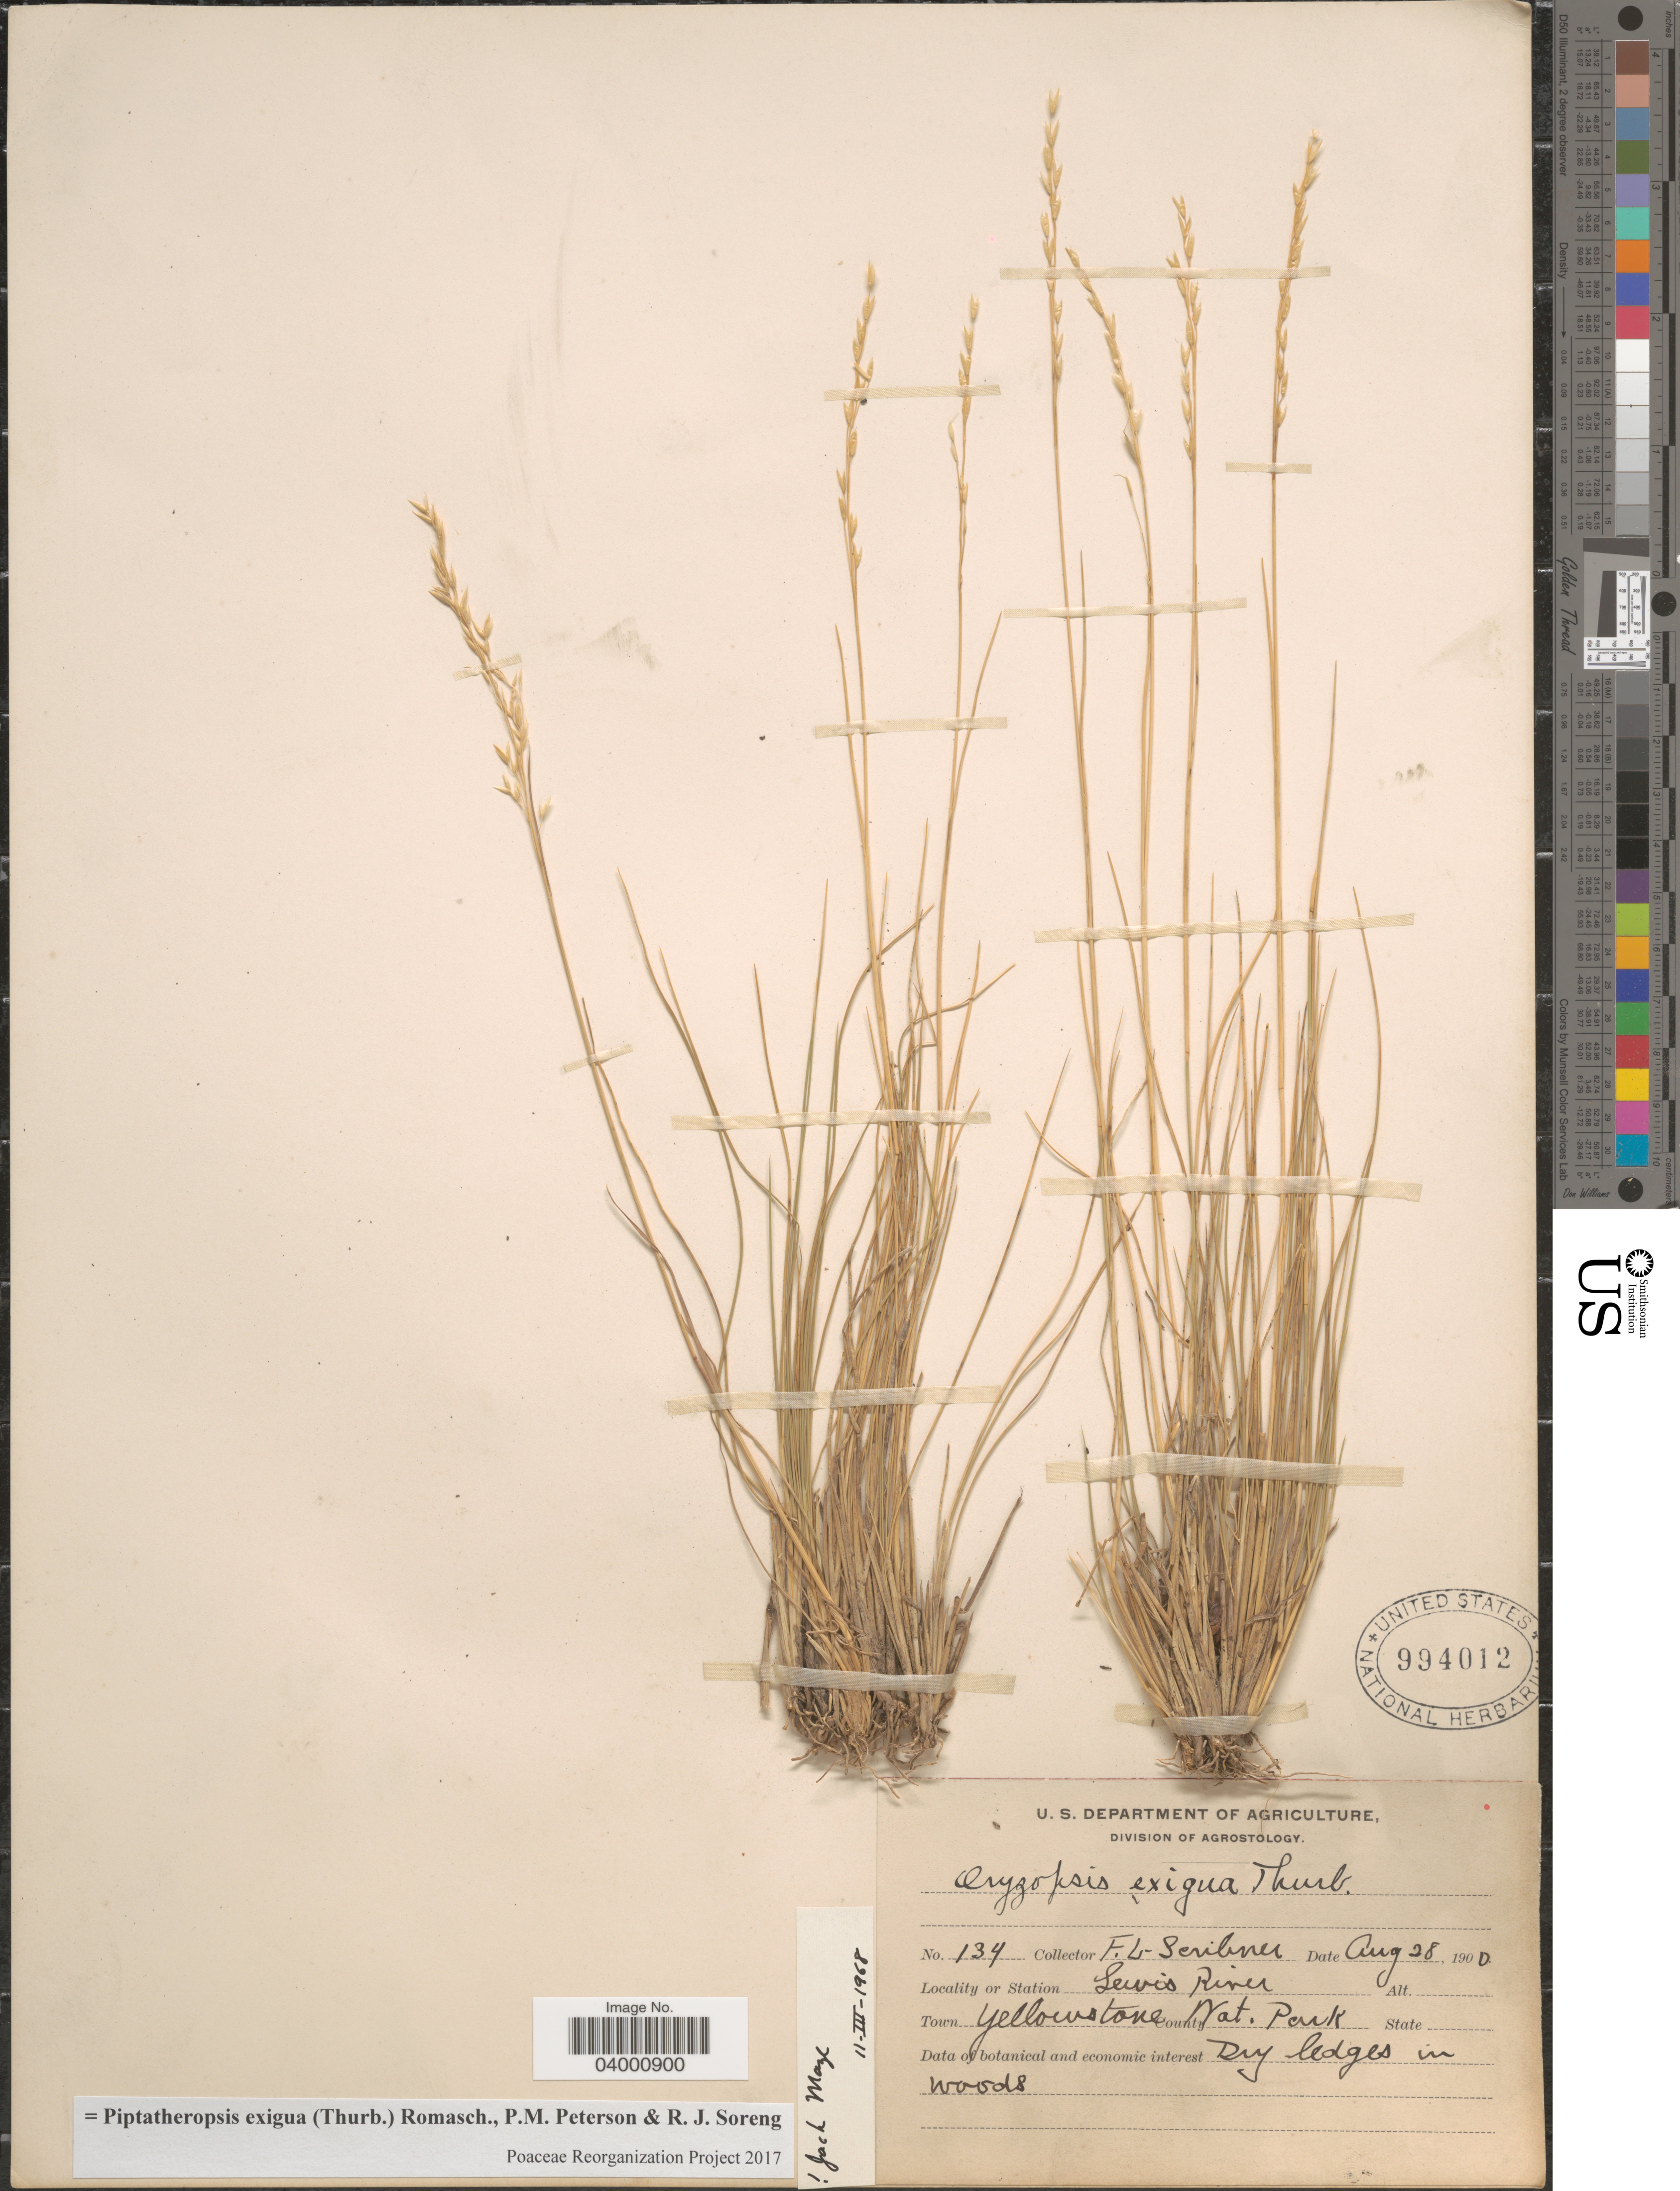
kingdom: Plantae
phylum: Tracheophyta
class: Liliopsida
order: Poales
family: Poaceae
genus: Piptatheropsis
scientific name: Piptatheropsis exigua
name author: (Thurb.) Romasch. et al.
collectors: F. L. Scribner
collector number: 134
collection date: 1900-08-28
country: United States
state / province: Wyoming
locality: Station Lewis River. Town Yellowstone Nat. Park.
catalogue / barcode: US 994012